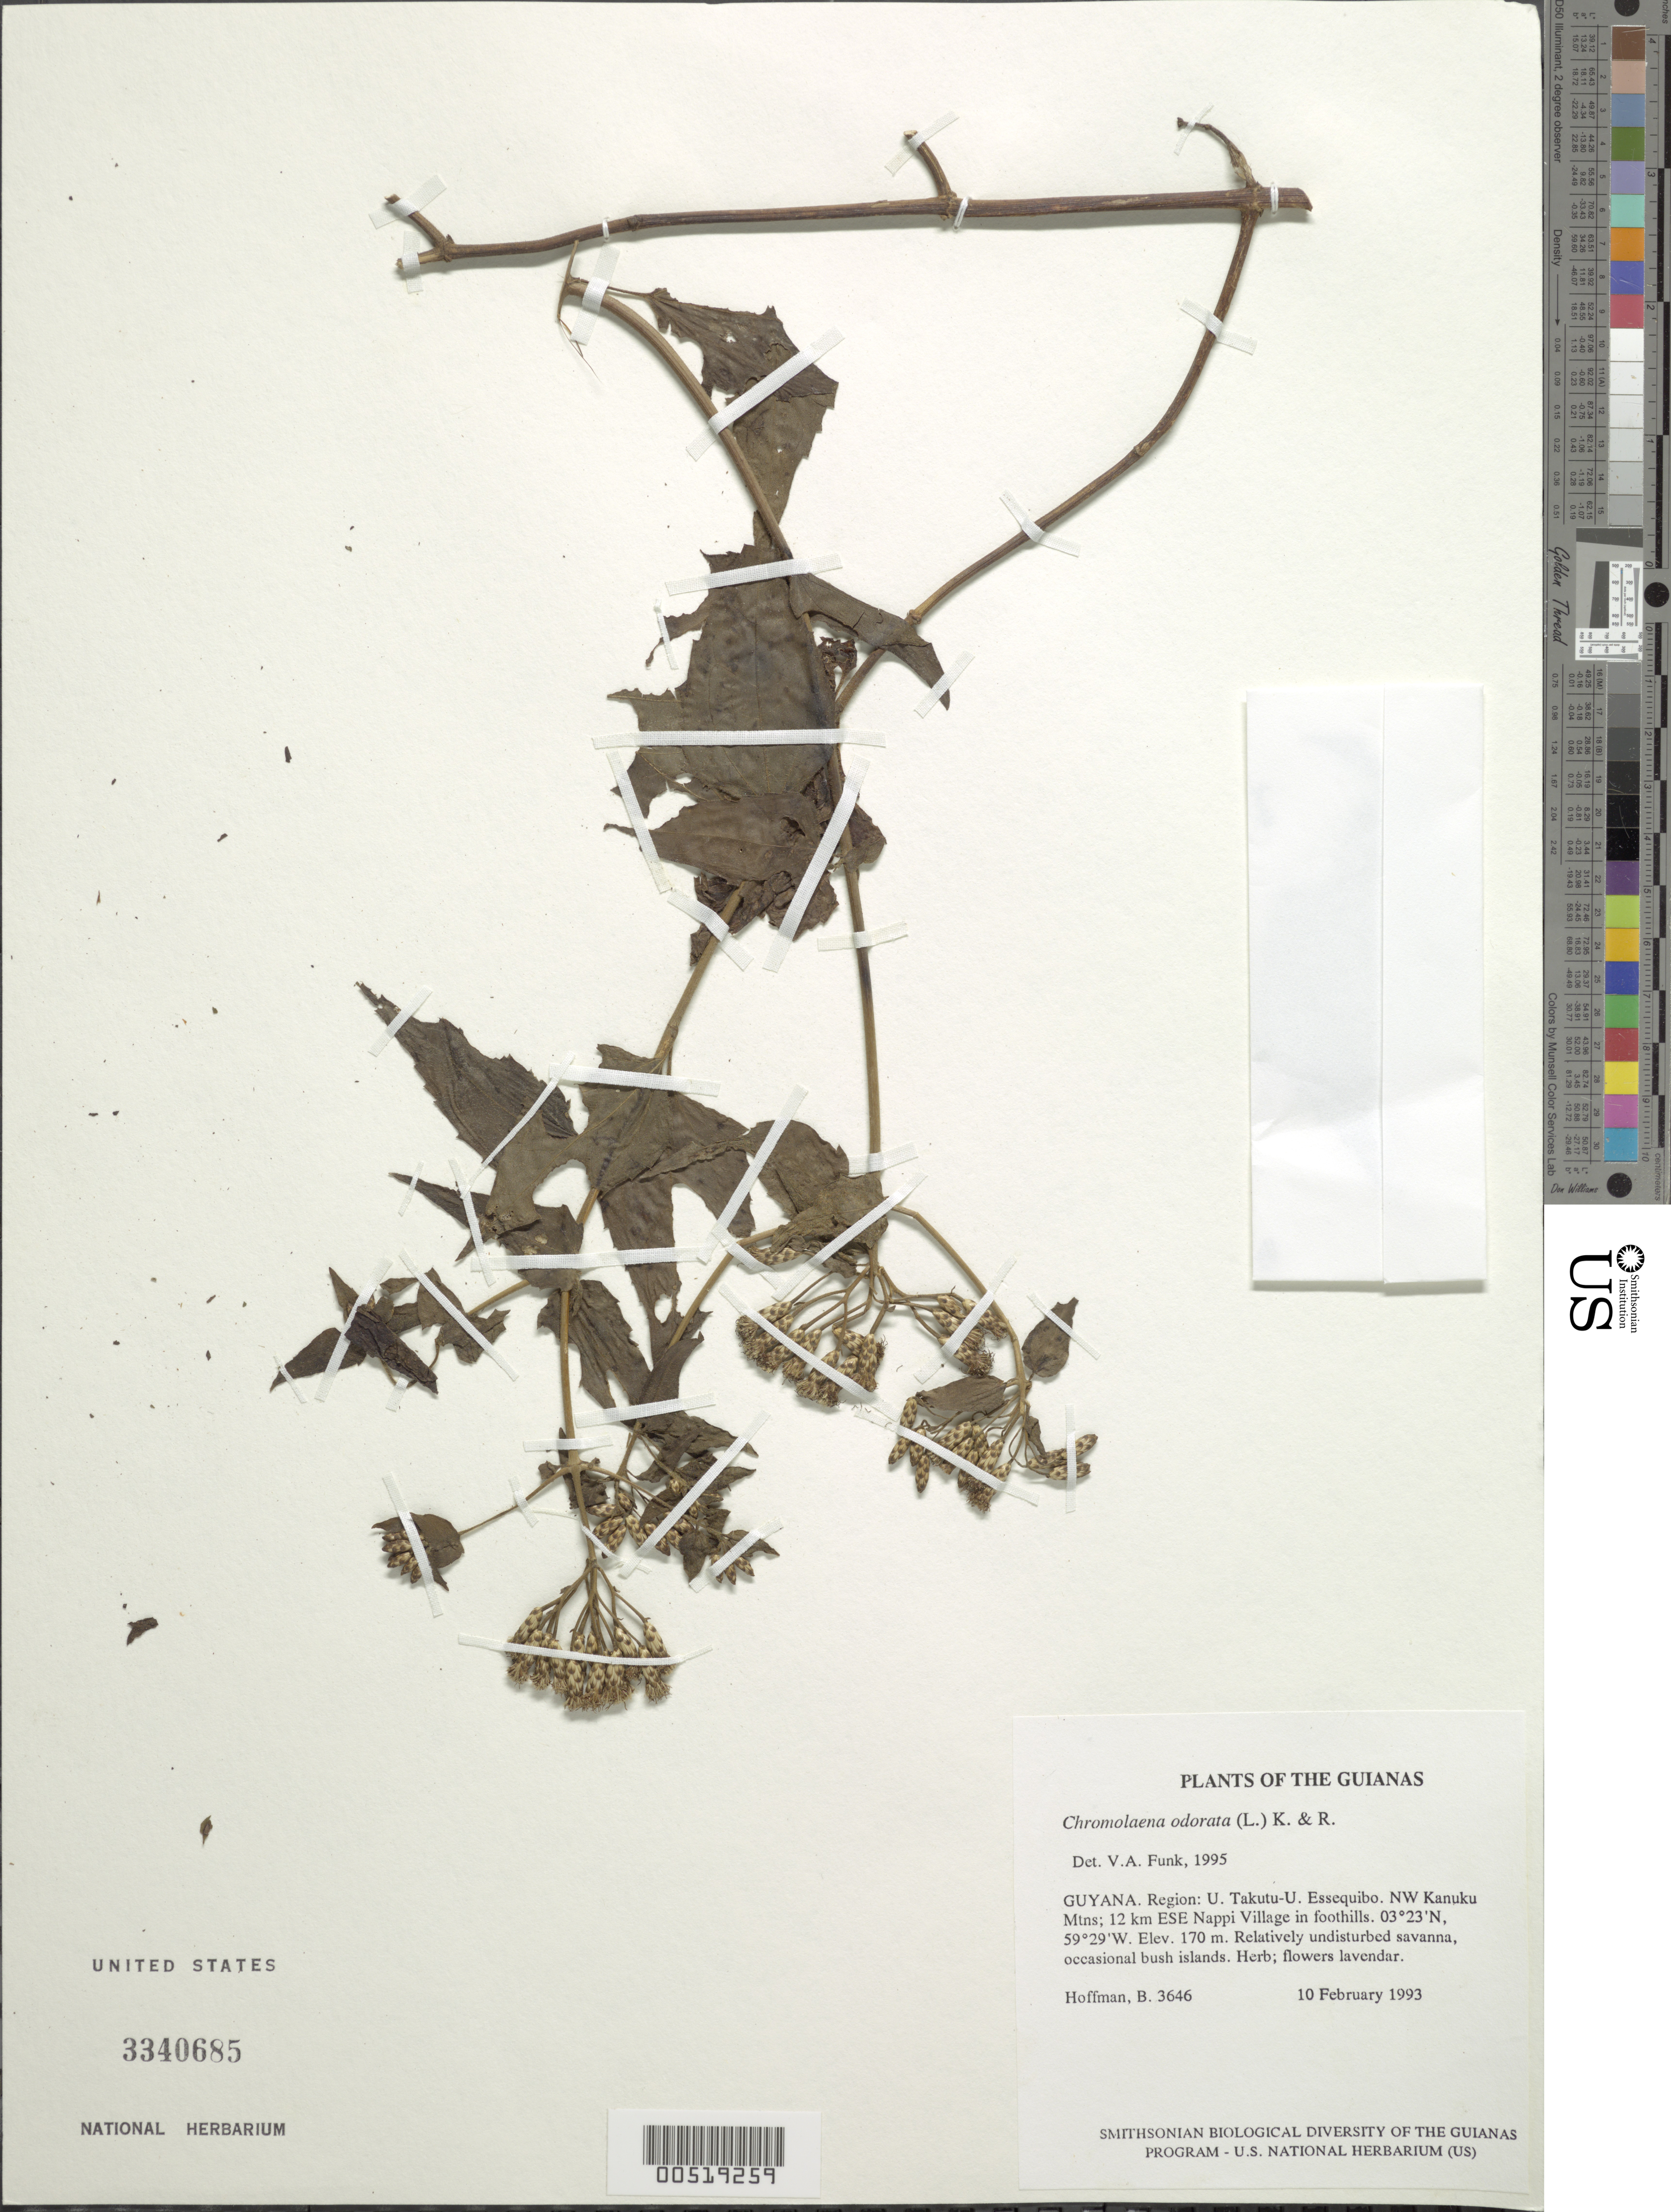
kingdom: Plantae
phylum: Tracheophyta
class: Magnoliopsida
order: Asterales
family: Asteraceae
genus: Chromolaena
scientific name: Chromolaena odorata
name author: (L.) R.M. King & H. Rob.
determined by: Funk, Vicki A., (BOT), Smithsonian Institution - National Museum of Natural History (UNITED STATES)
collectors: B. Hoffman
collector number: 3646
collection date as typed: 10 February 1993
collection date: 1993-02-10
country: Guyana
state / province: U. Takutu-U. Essequibo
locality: NW Kanuku Mountains; 12 km ESE of Nappi Village in foothills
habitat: Relatively undisturbed savanna, occasional bush islands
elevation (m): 170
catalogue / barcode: US 3340685